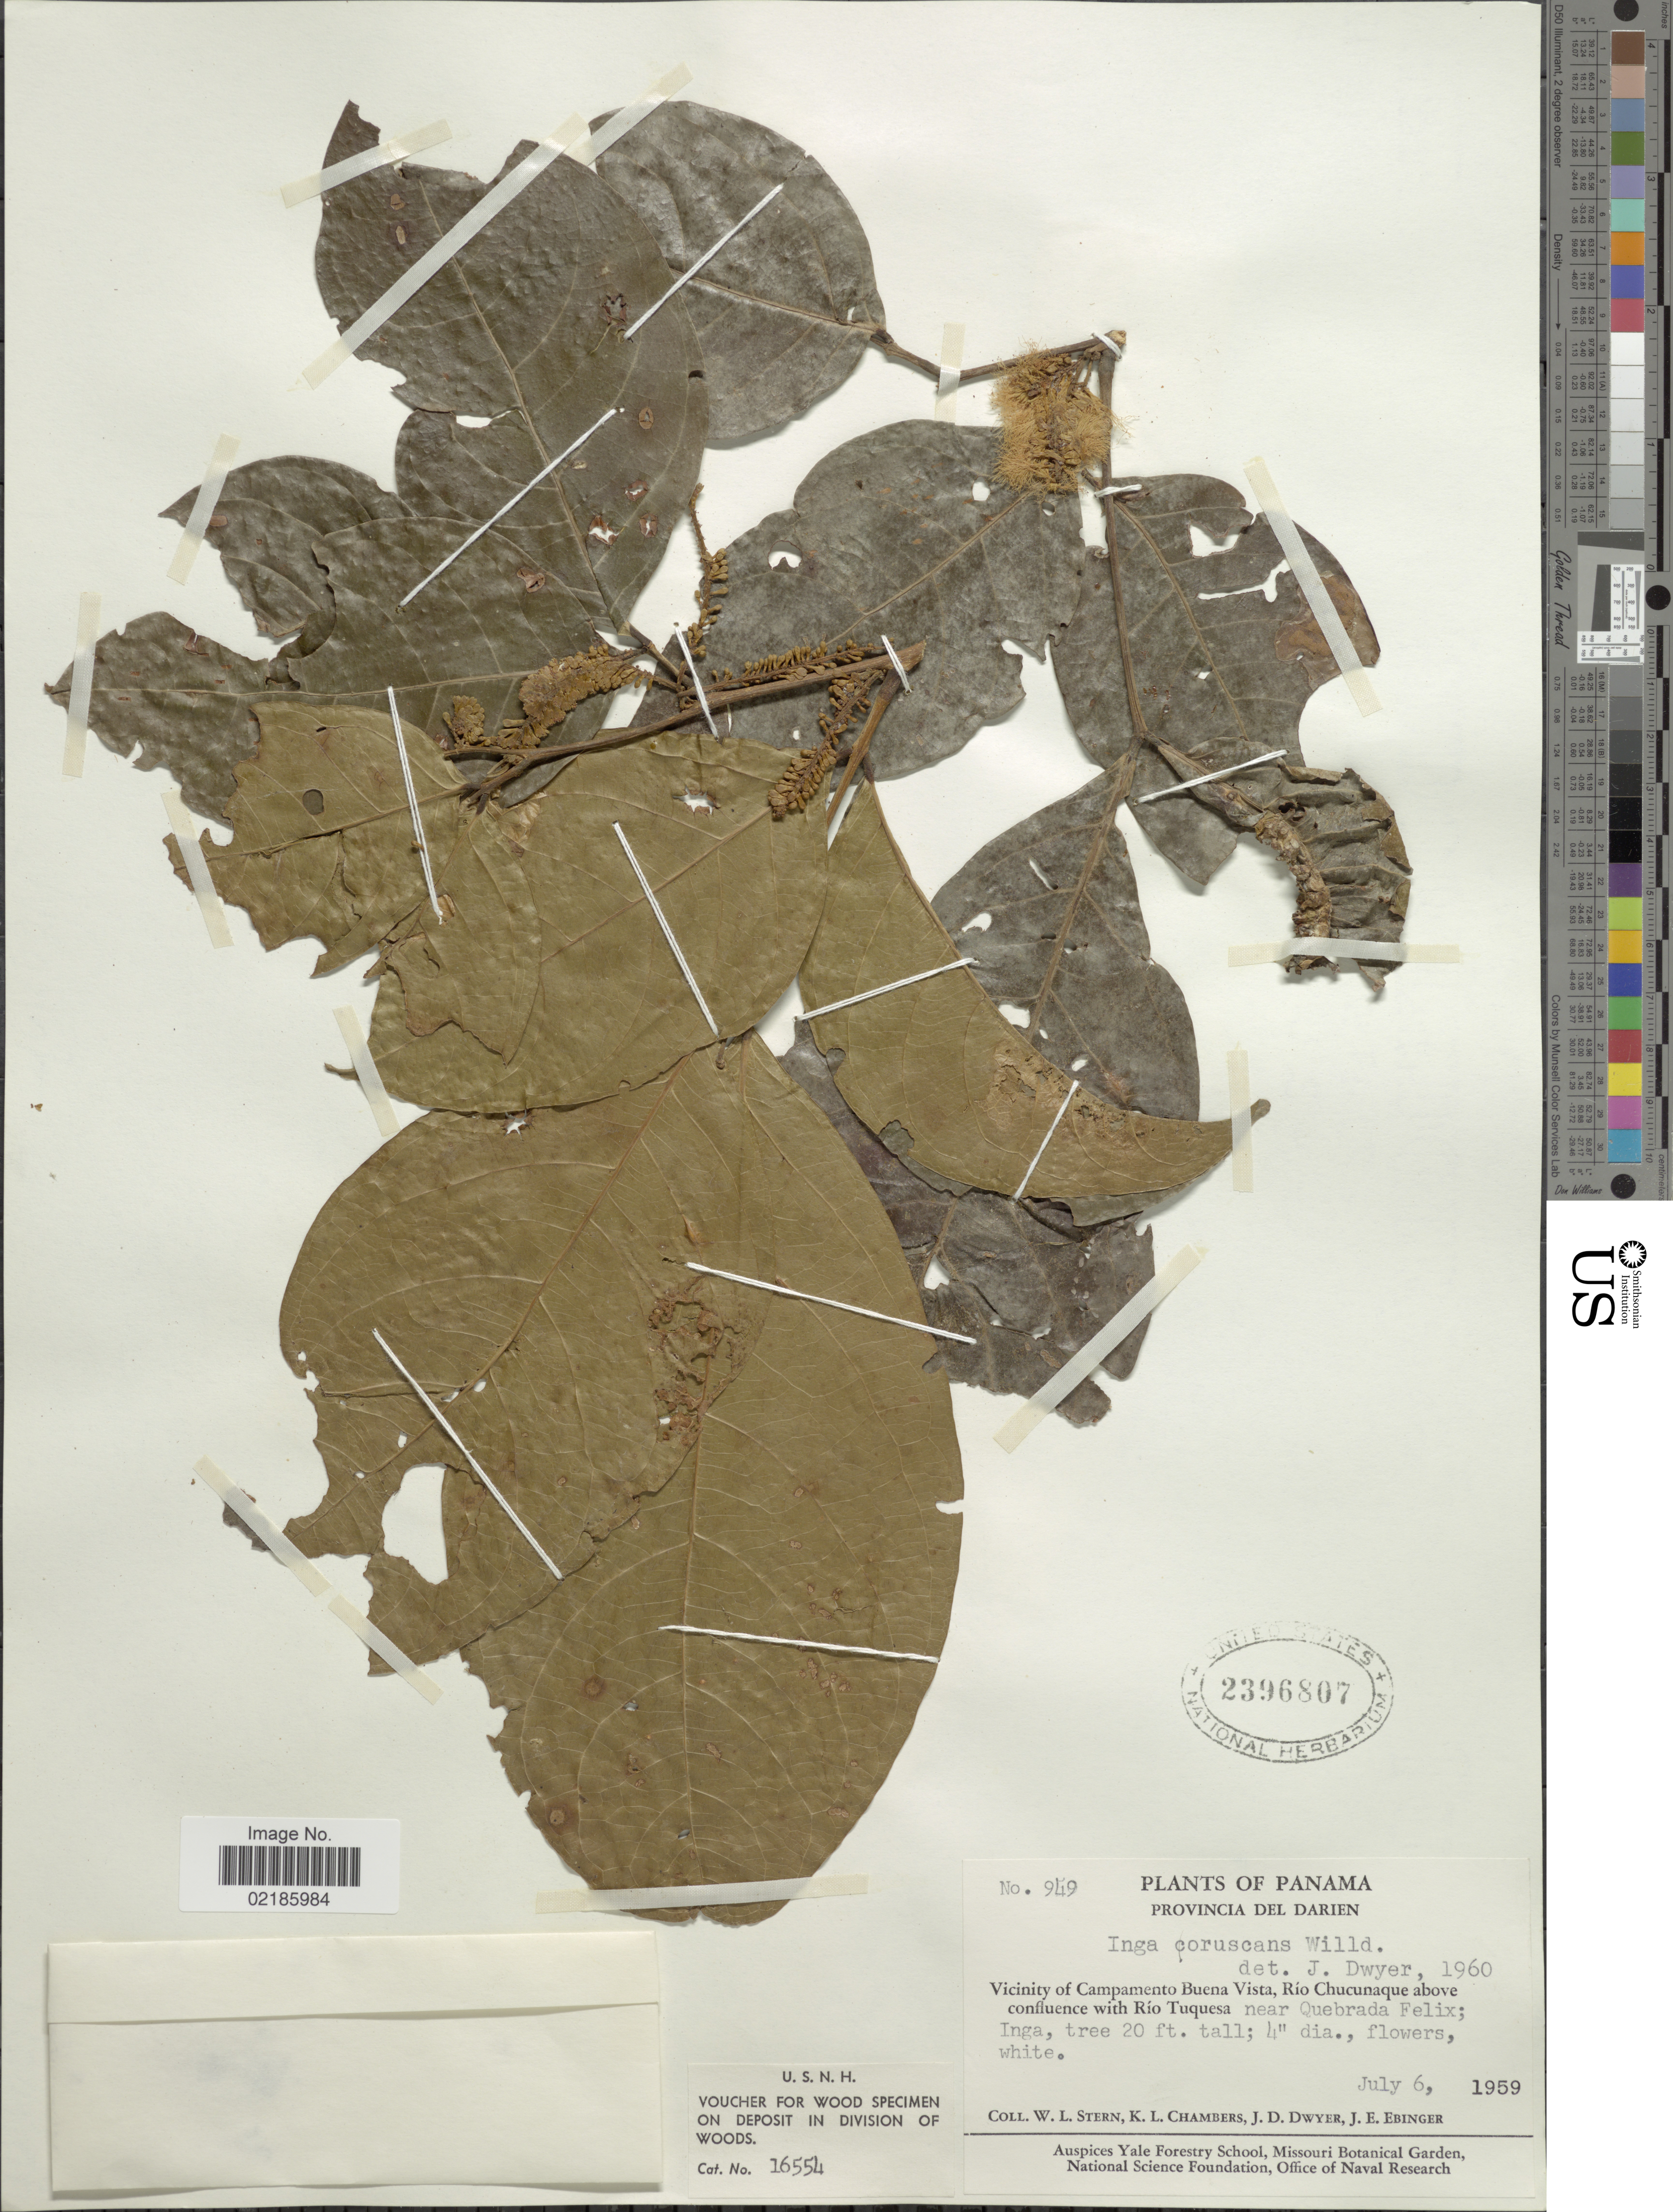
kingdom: Plantae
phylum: Tracheophyta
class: Magnoliopsida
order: Fabales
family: Fabaceae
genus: Inga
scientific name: Inga coruscans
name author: Humb. & Bonpl. ex Willd.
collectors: W. L. Stern, K. Chambers, J. D. Dwyer & J. Ebinger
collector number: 949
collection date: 1959-07-06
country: Panama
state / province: Darién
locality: Vicinity of Campamento Buena Vista, Rio Chucunaque above confluence with Rio Tuquesa near Quebrada Felix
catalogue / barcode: US 2396807